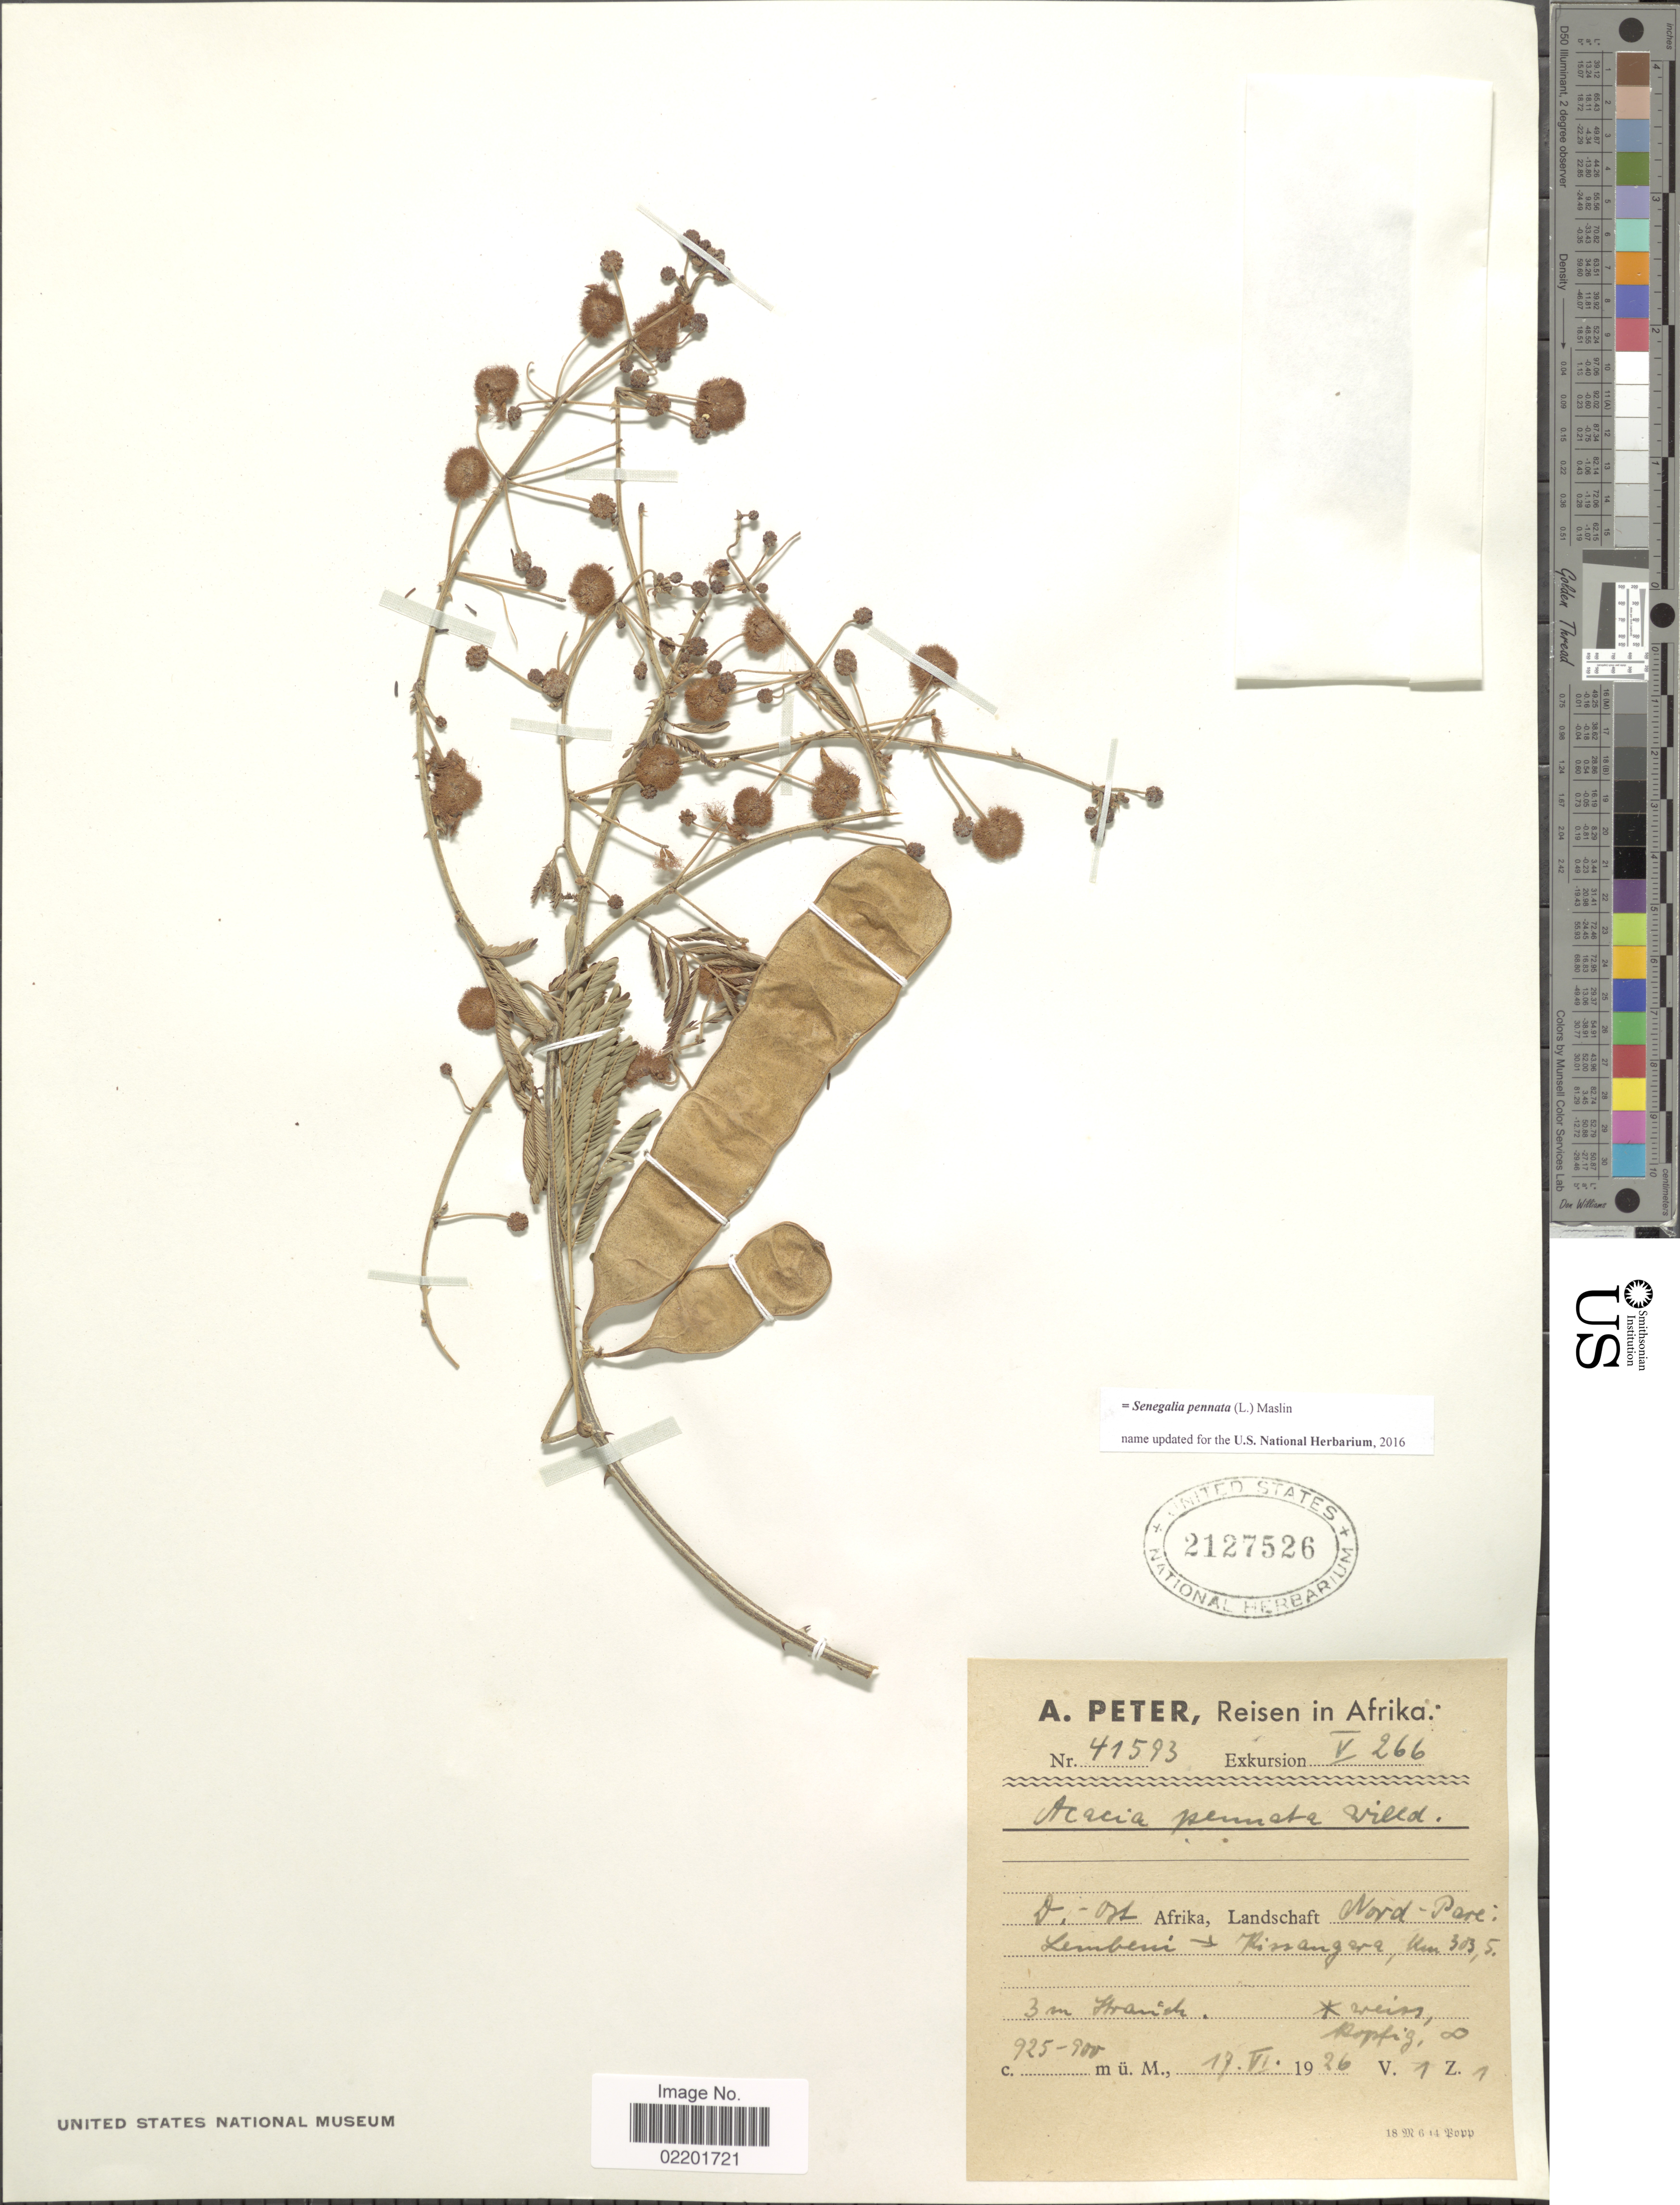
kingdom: Plantae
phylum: Tracheophyta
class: Magnoliopsida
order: Fabales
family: Fabaceae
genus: Senegalia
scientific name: Senegalia pennata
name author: (L.) Maslin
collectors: A. Peter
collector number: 41593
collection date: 1926-06-19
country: Tanzania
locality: D. Ost-Afrika, Nord-Pare: Lembeni [to] Kissangara.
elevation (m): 900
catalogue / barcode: US 2127526